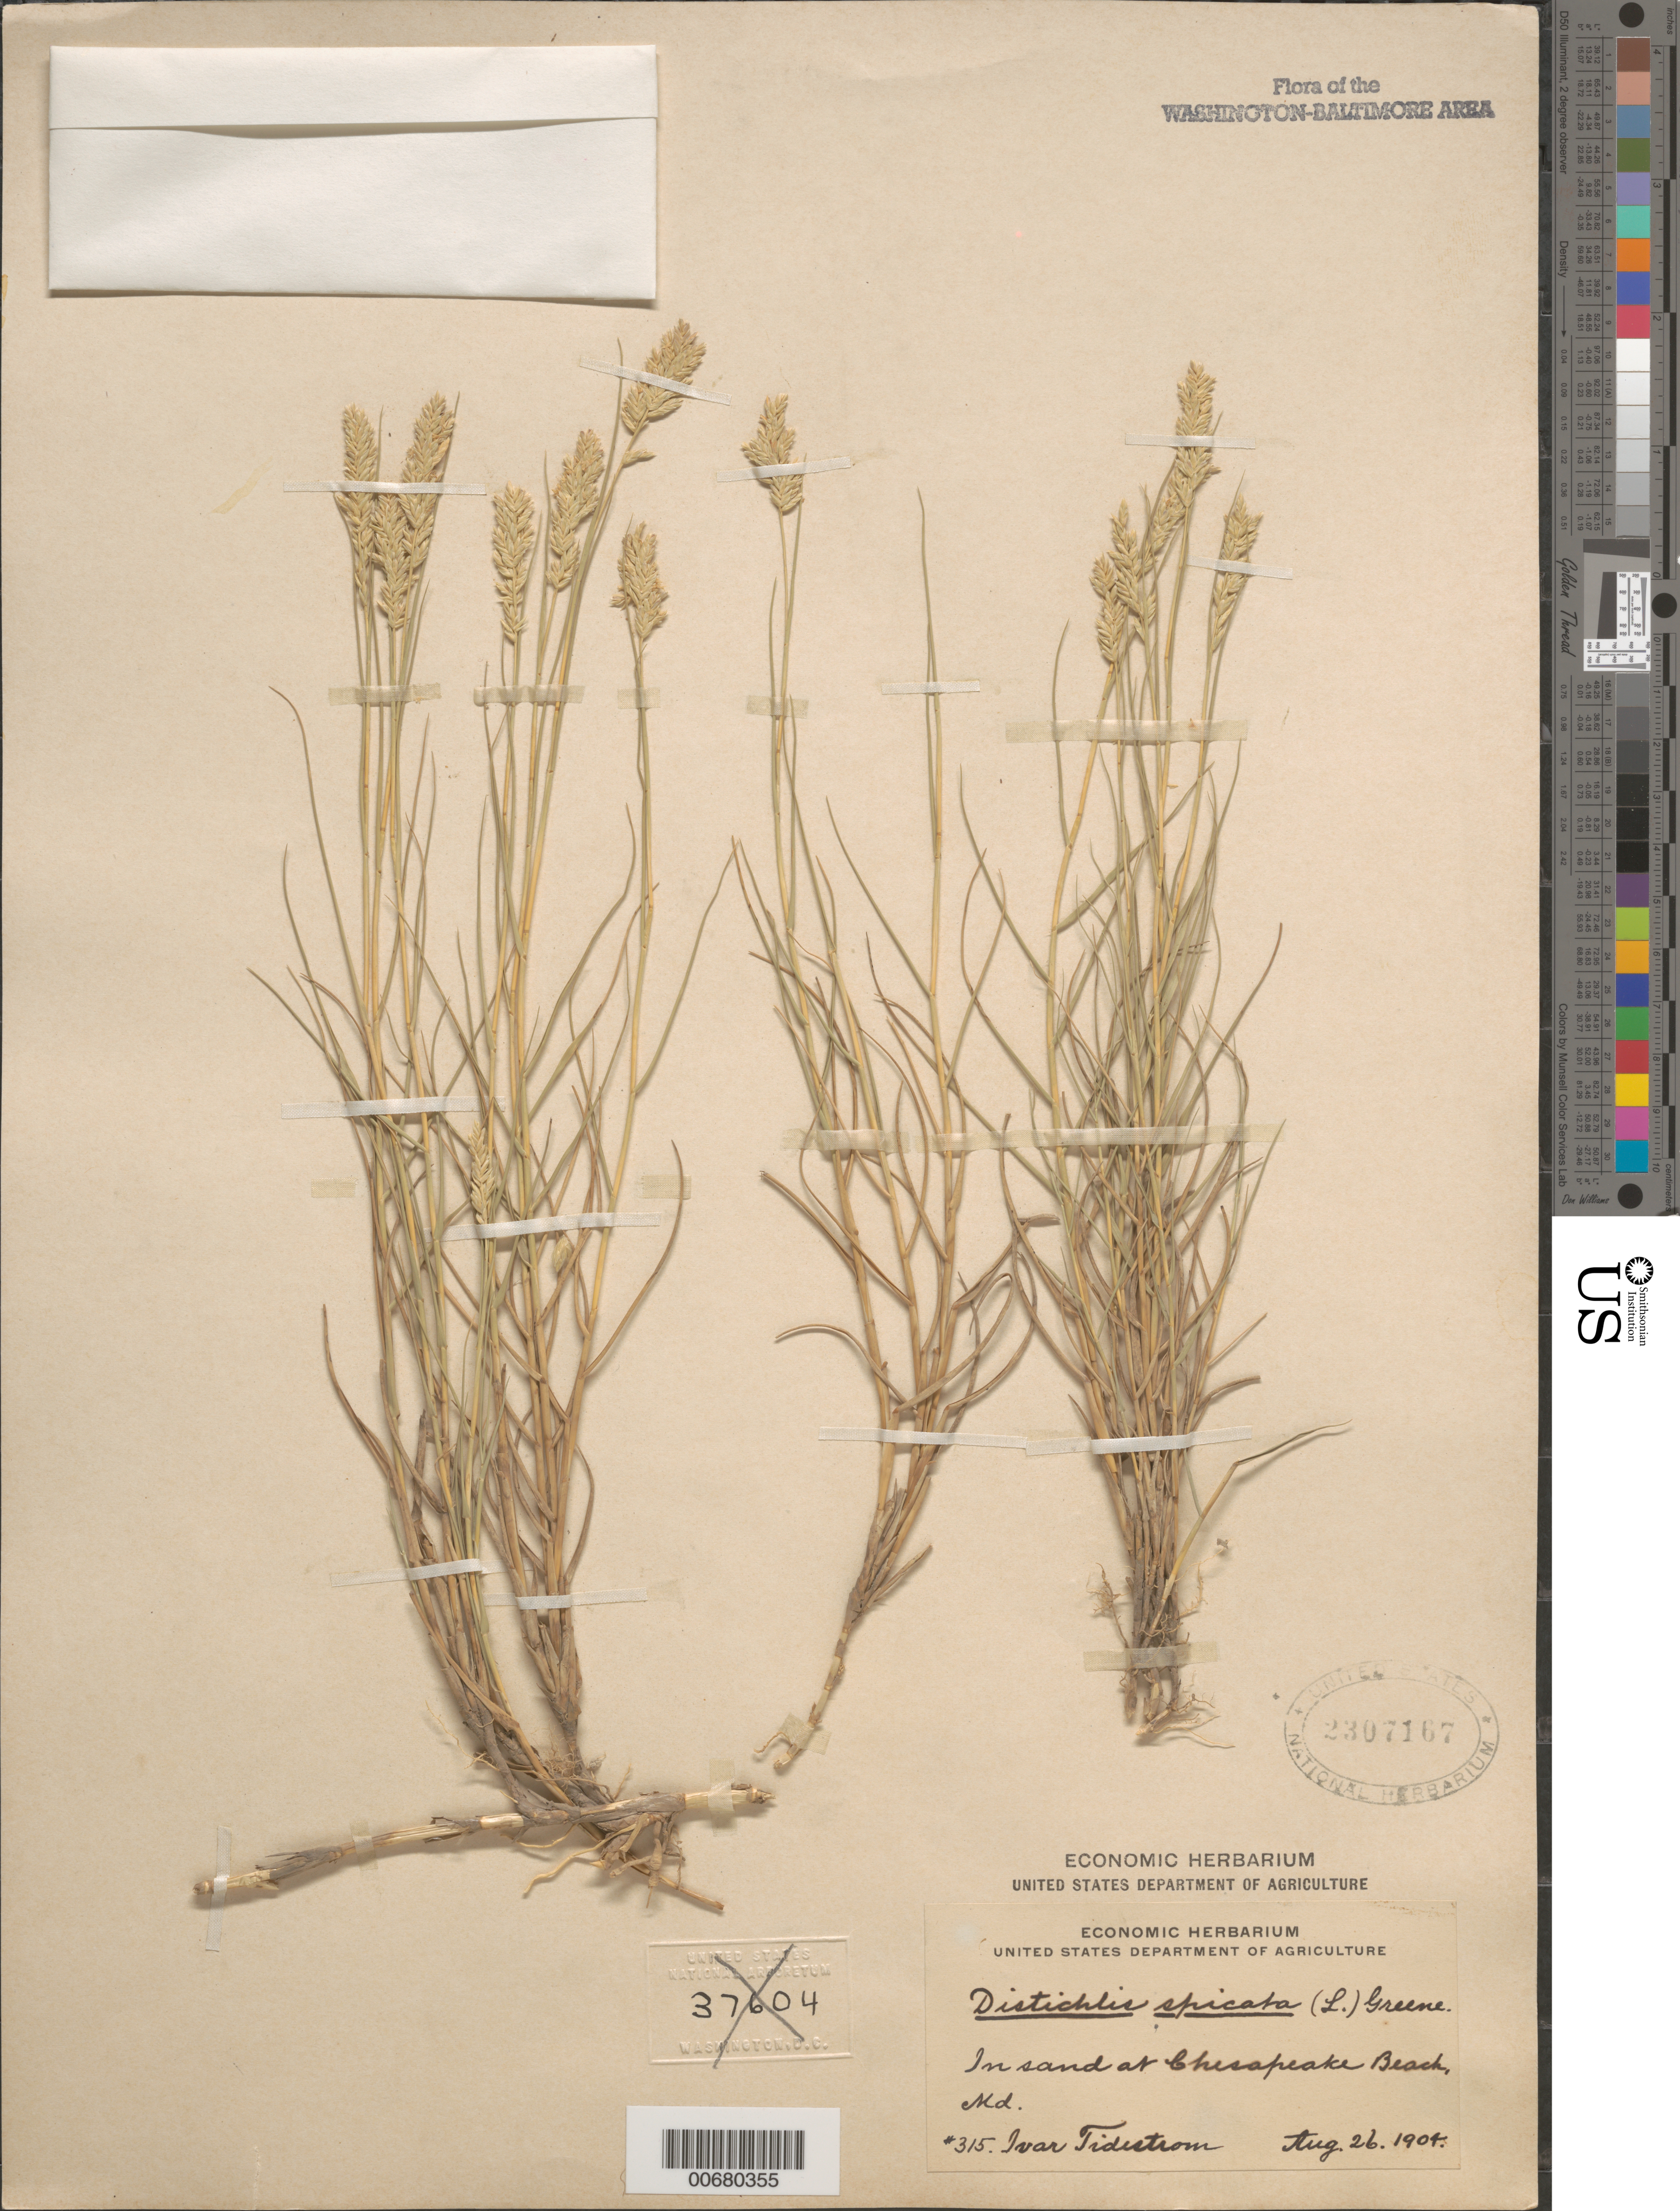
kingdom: Plantae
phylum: Tracheophyta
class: Liliopsida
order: Poales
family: Poaceae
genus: Distichlis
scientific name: Distichlis spicata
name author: (L.) Greene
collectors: I. F. Tidestrom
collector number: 315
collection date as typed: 26 Aug 1904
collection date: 1904-08-26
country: United States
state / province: Maryland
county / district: Calvert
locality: Chesapeake Beach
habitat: In sand.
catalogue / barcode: US 2307167